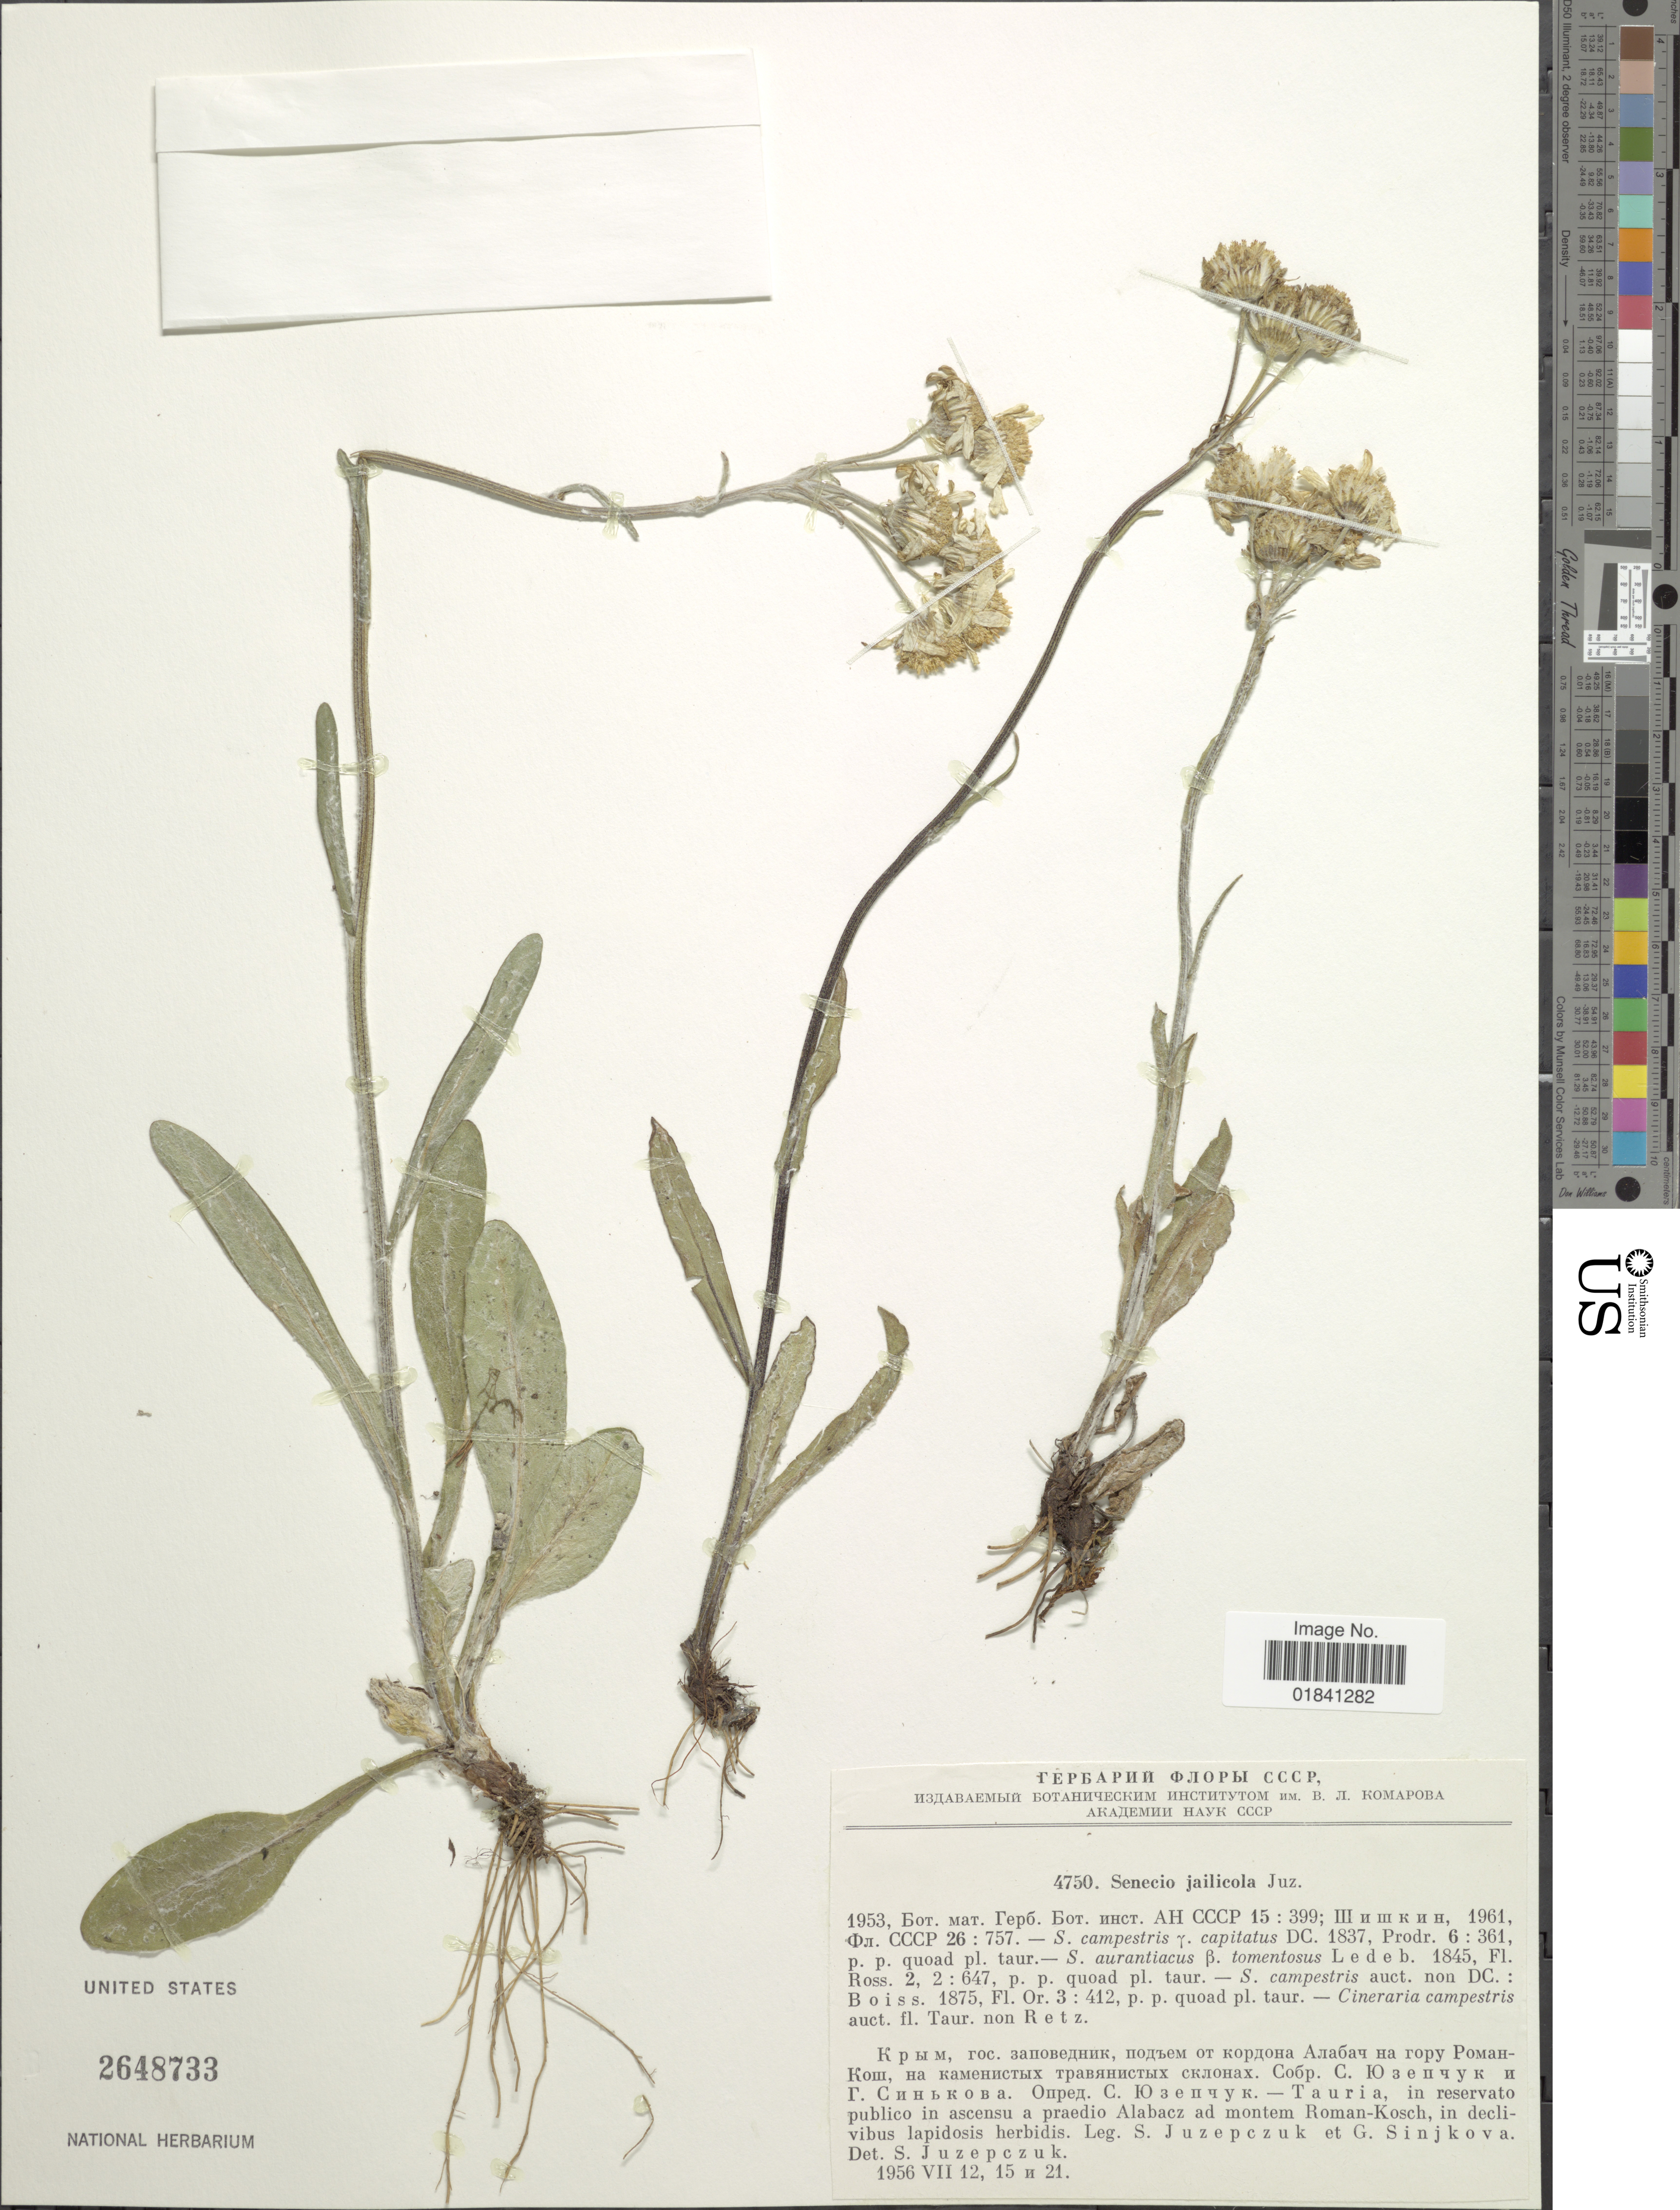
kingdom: Plantae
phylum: Tracheophyta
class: Magnoliopsida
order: Asterales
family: Asteraceae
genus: Senecio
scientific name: Senecio jailicola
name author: Juz.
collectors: S. V. Juzepczuk & G. Sinjkova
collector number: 4750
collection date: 1956-07-12/1956-07-21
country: Ukraine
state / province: Crimea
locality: Tauria, in reservato publico in ascensu a praedio Alabacz ad montem roman-Kosch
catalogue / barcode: US 2648733